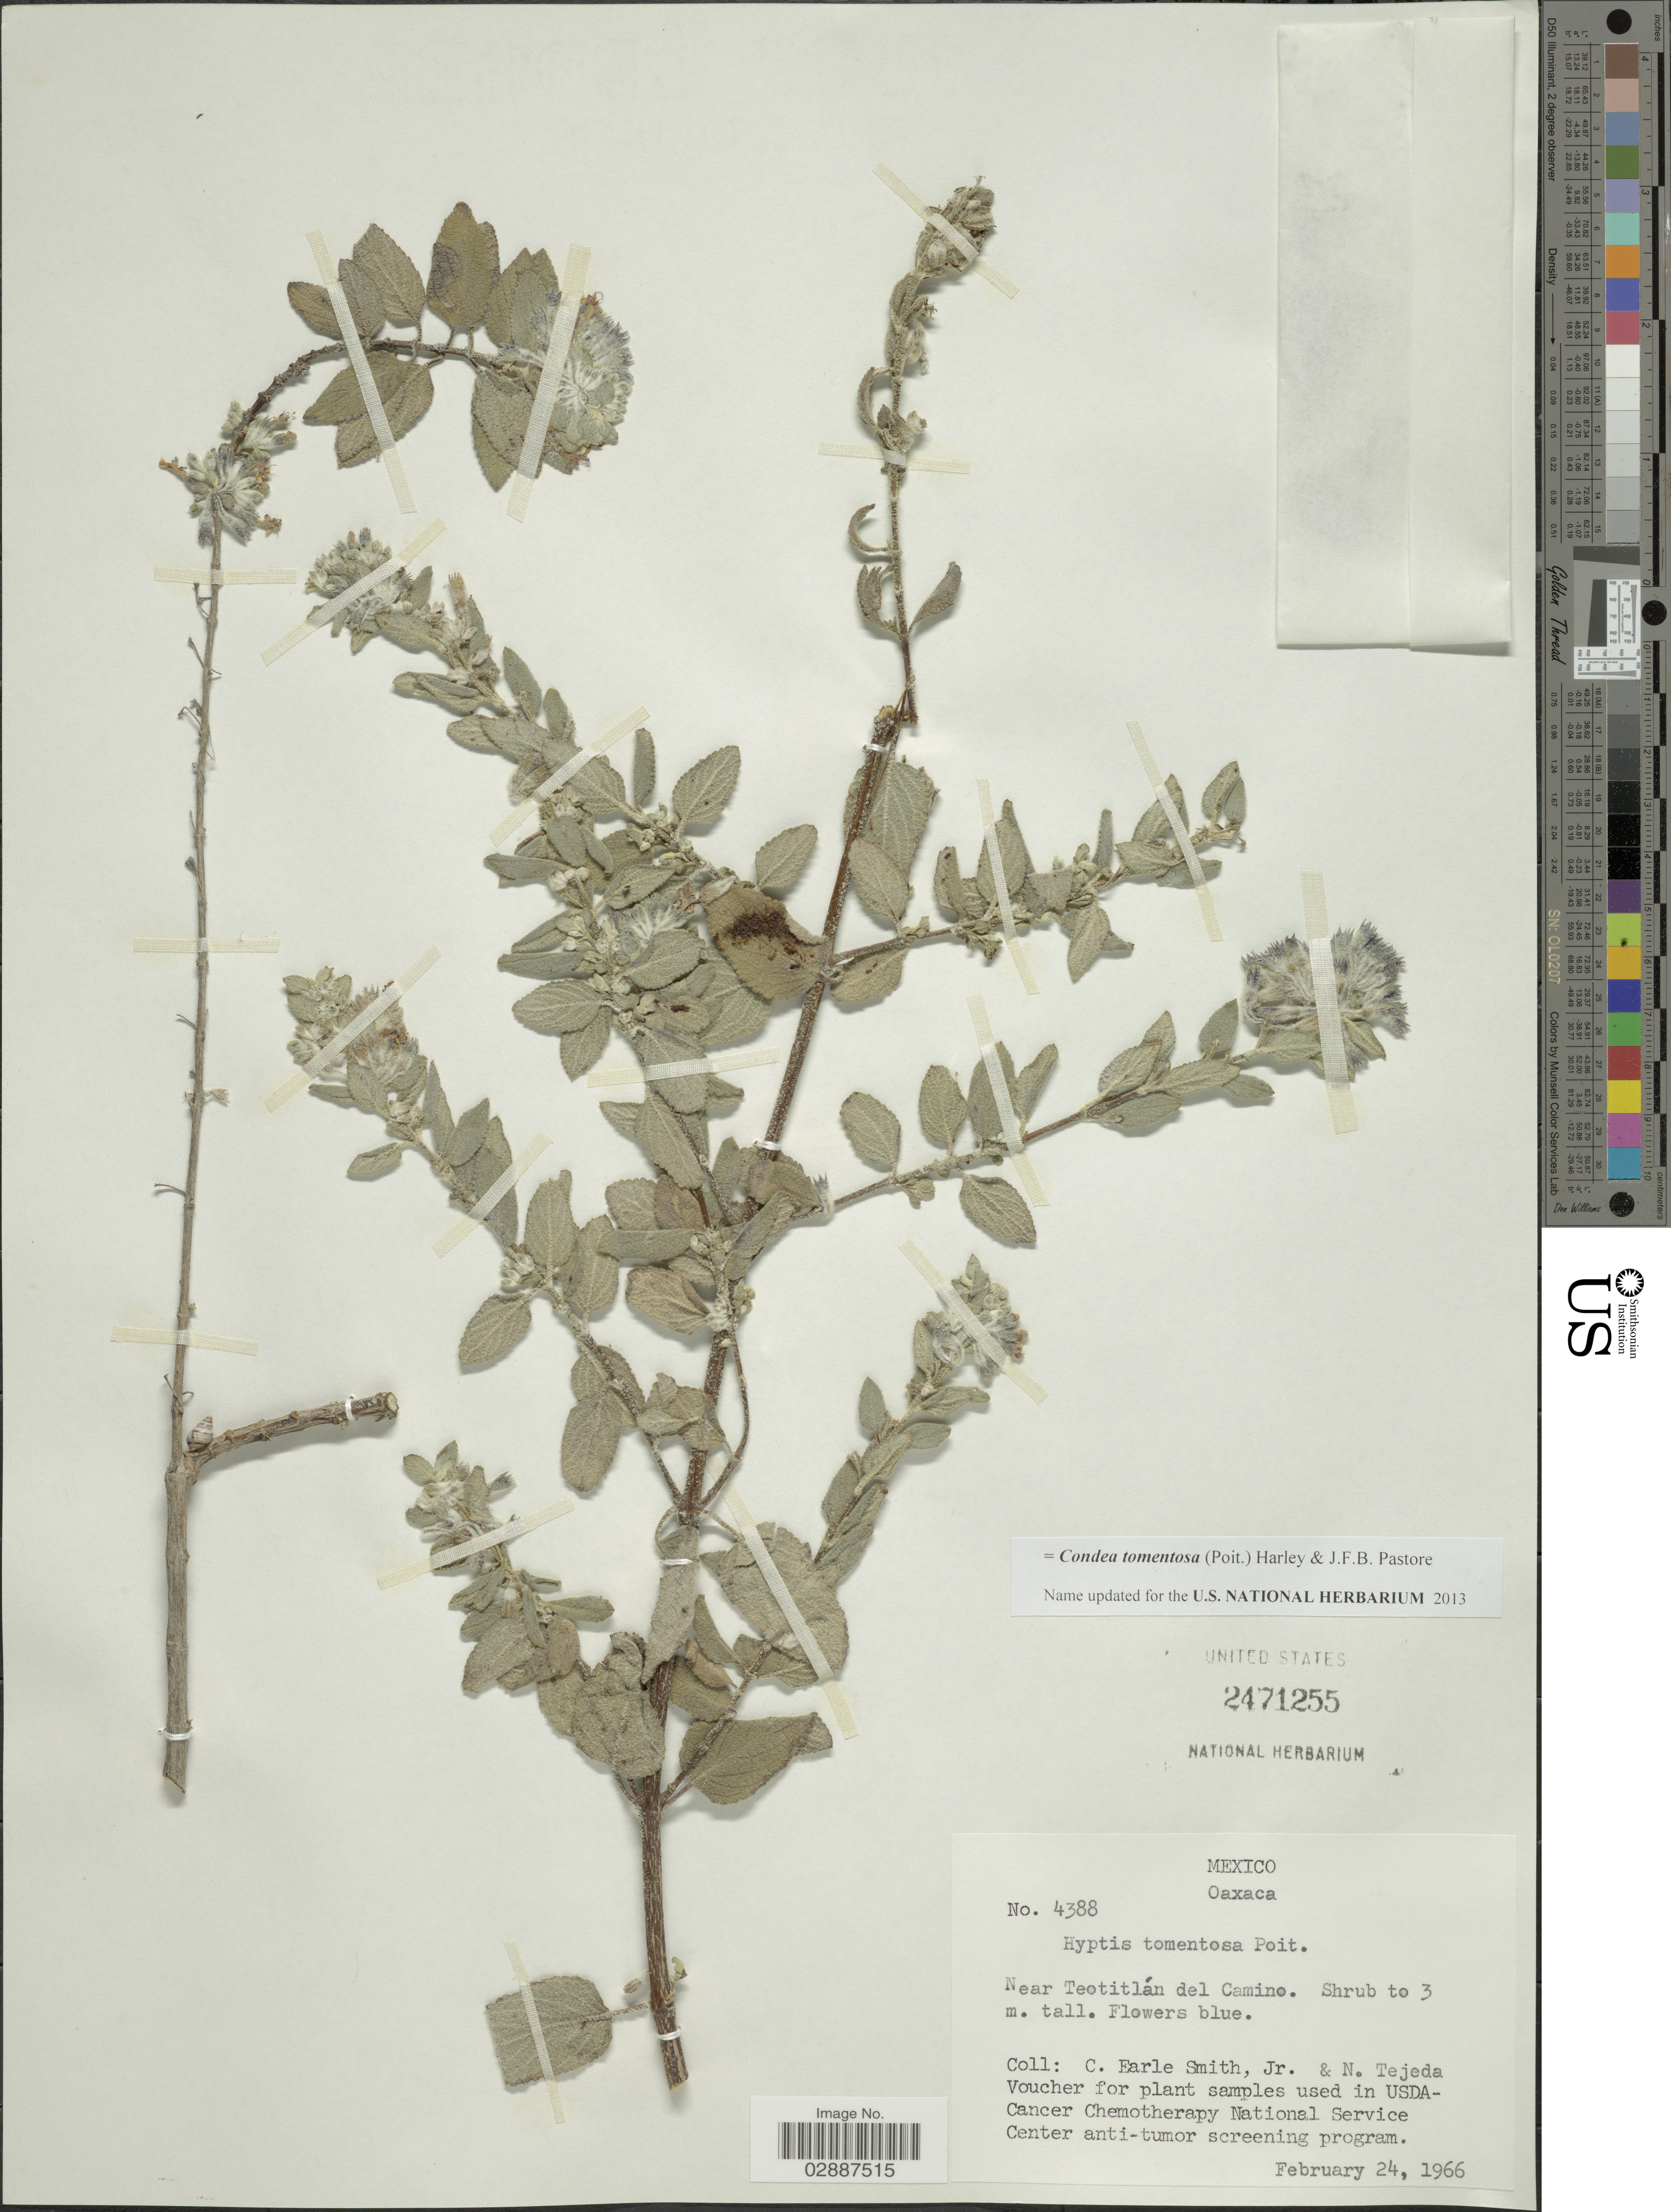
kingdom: Plantae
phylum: Tracheophyta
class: Magnoliopsida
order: Lamiales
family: Lamiaceae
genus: Condea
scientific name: Condea tomentosa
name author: (Poit.) Harley & J.F.B. Pastore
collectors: C. E. Smith Jr. & N. Tejeda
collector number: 4388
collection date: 1966-02-24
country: Mexico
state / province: Oaxaca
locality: Near Teotitlán del Camino.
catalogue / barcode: US 2471255